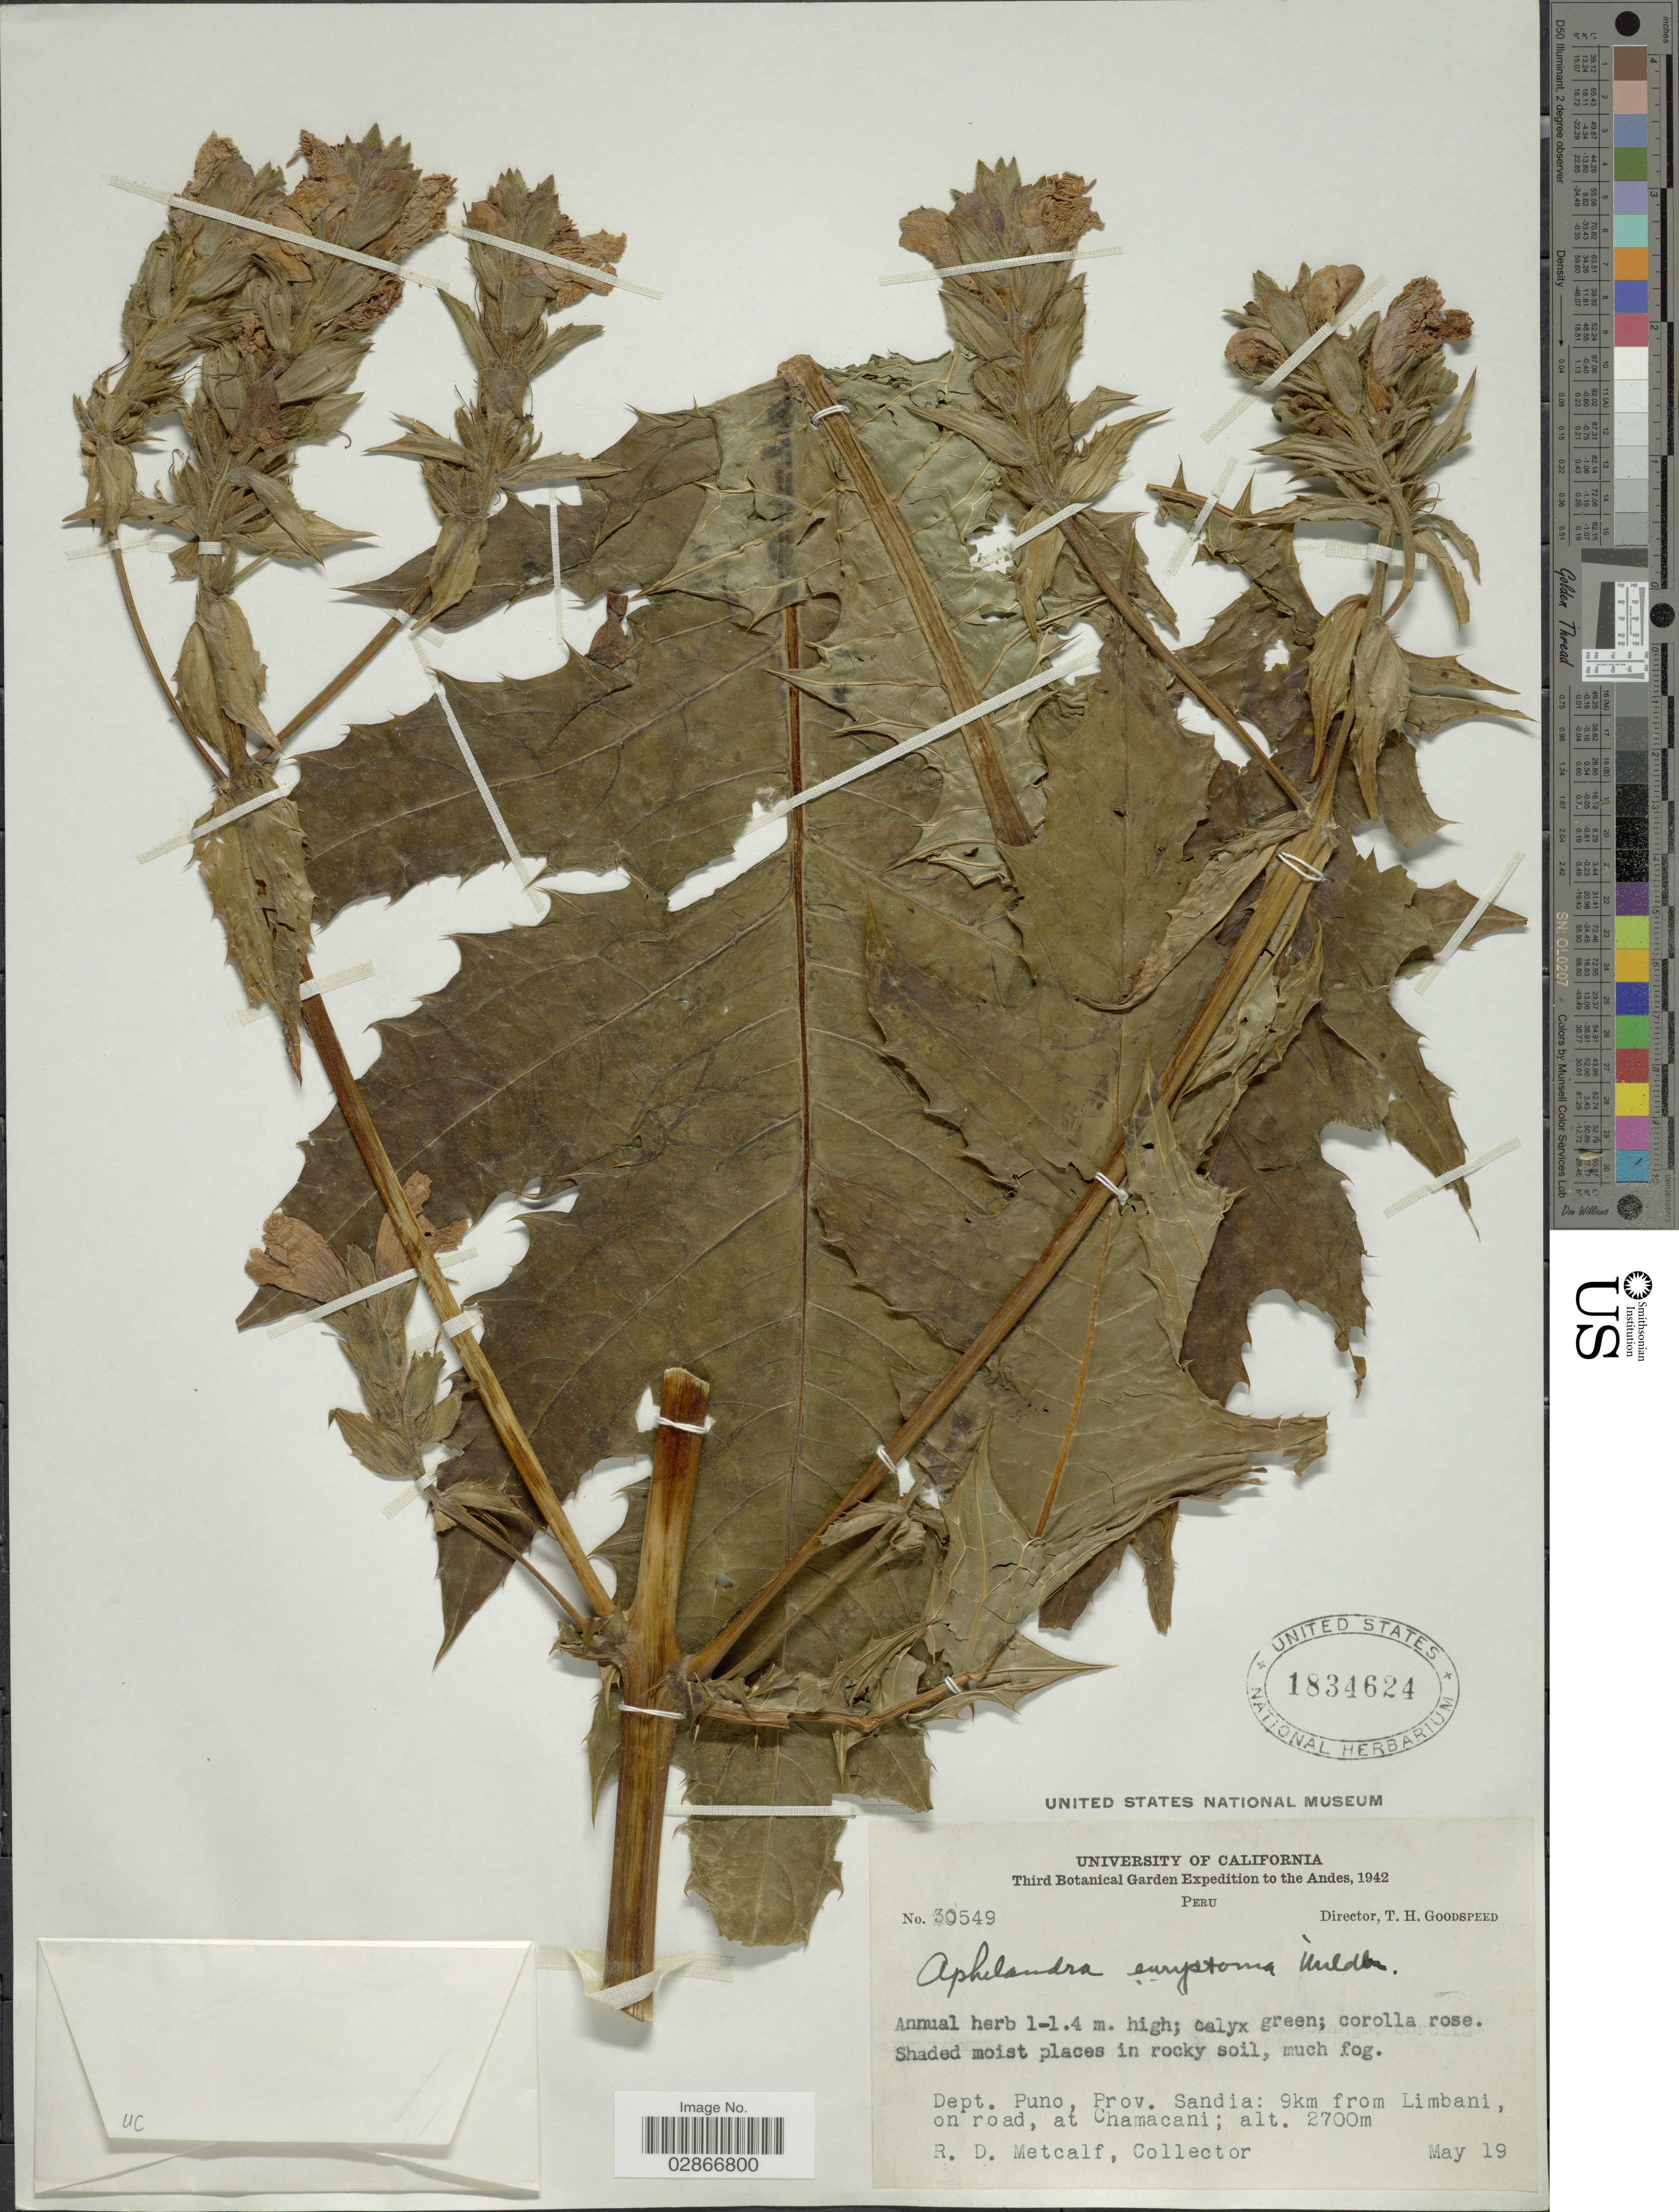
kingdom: Plantae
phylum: Tracheophyta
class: Magnoliopsida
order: Lamiales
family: Acanthaceae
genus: Aphelandra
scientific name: Aphelandra eurystoma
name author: Mildbr.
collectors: R. D. Metcalf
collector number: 30549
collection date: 1942-05-19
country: Peru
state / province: Puno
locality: The Andes, Dept. Puno, Prov. Sandia: 9 km from Limbani on road, at Chamacani.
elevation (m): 2700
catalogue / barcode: US 1834624